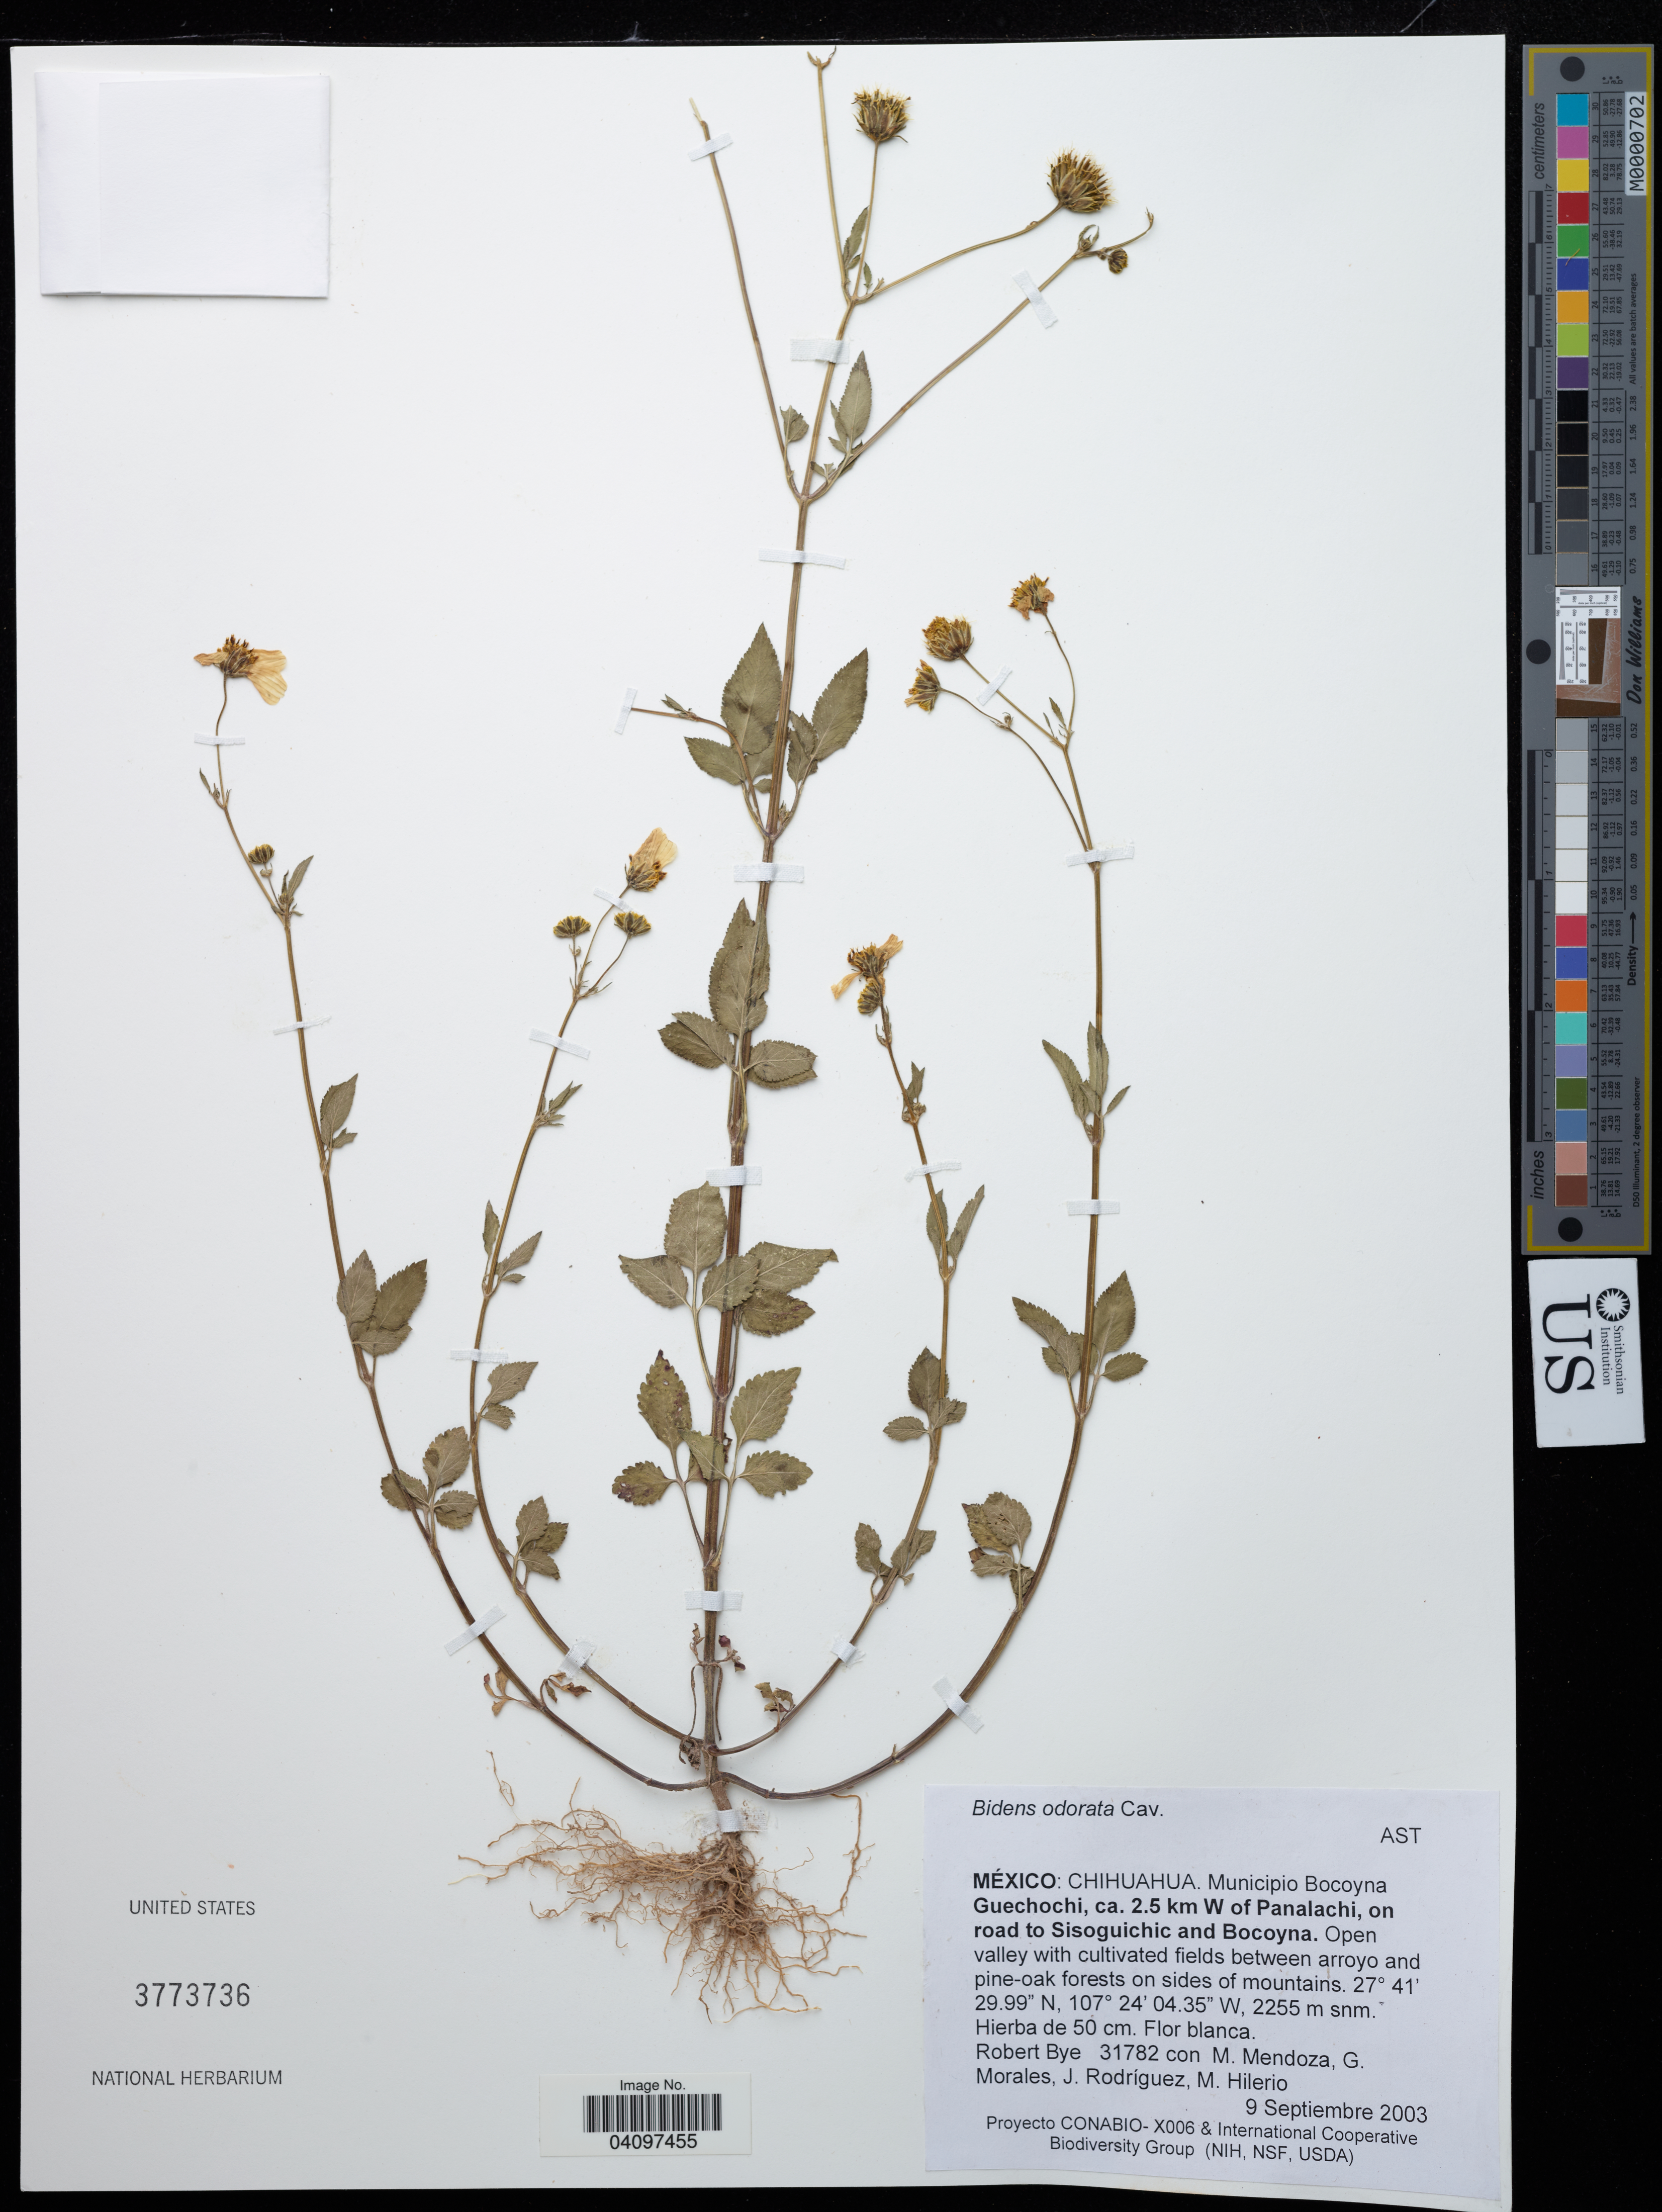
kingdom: Plantae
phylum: Tracheophyta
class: Magnoliopsida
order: Asterales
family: Asteraceae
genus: Bidens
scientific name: Bidens odorata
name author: Cav.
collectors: R. Bye, M. Mendoza Garcia, Morales & J. Rodríguez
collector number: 31782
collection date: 2003-09-09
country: Mexico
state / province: Chihuahua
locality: Municipio Bocoyna Guechochi, ca. 2.5 km W of Panalachi, on road to Sisoguichic and Bocoyna. Open valley with cultivated fields between arroyo and pine-oak forests on sides of mountains.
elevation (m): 2255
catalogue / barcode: US 3773736